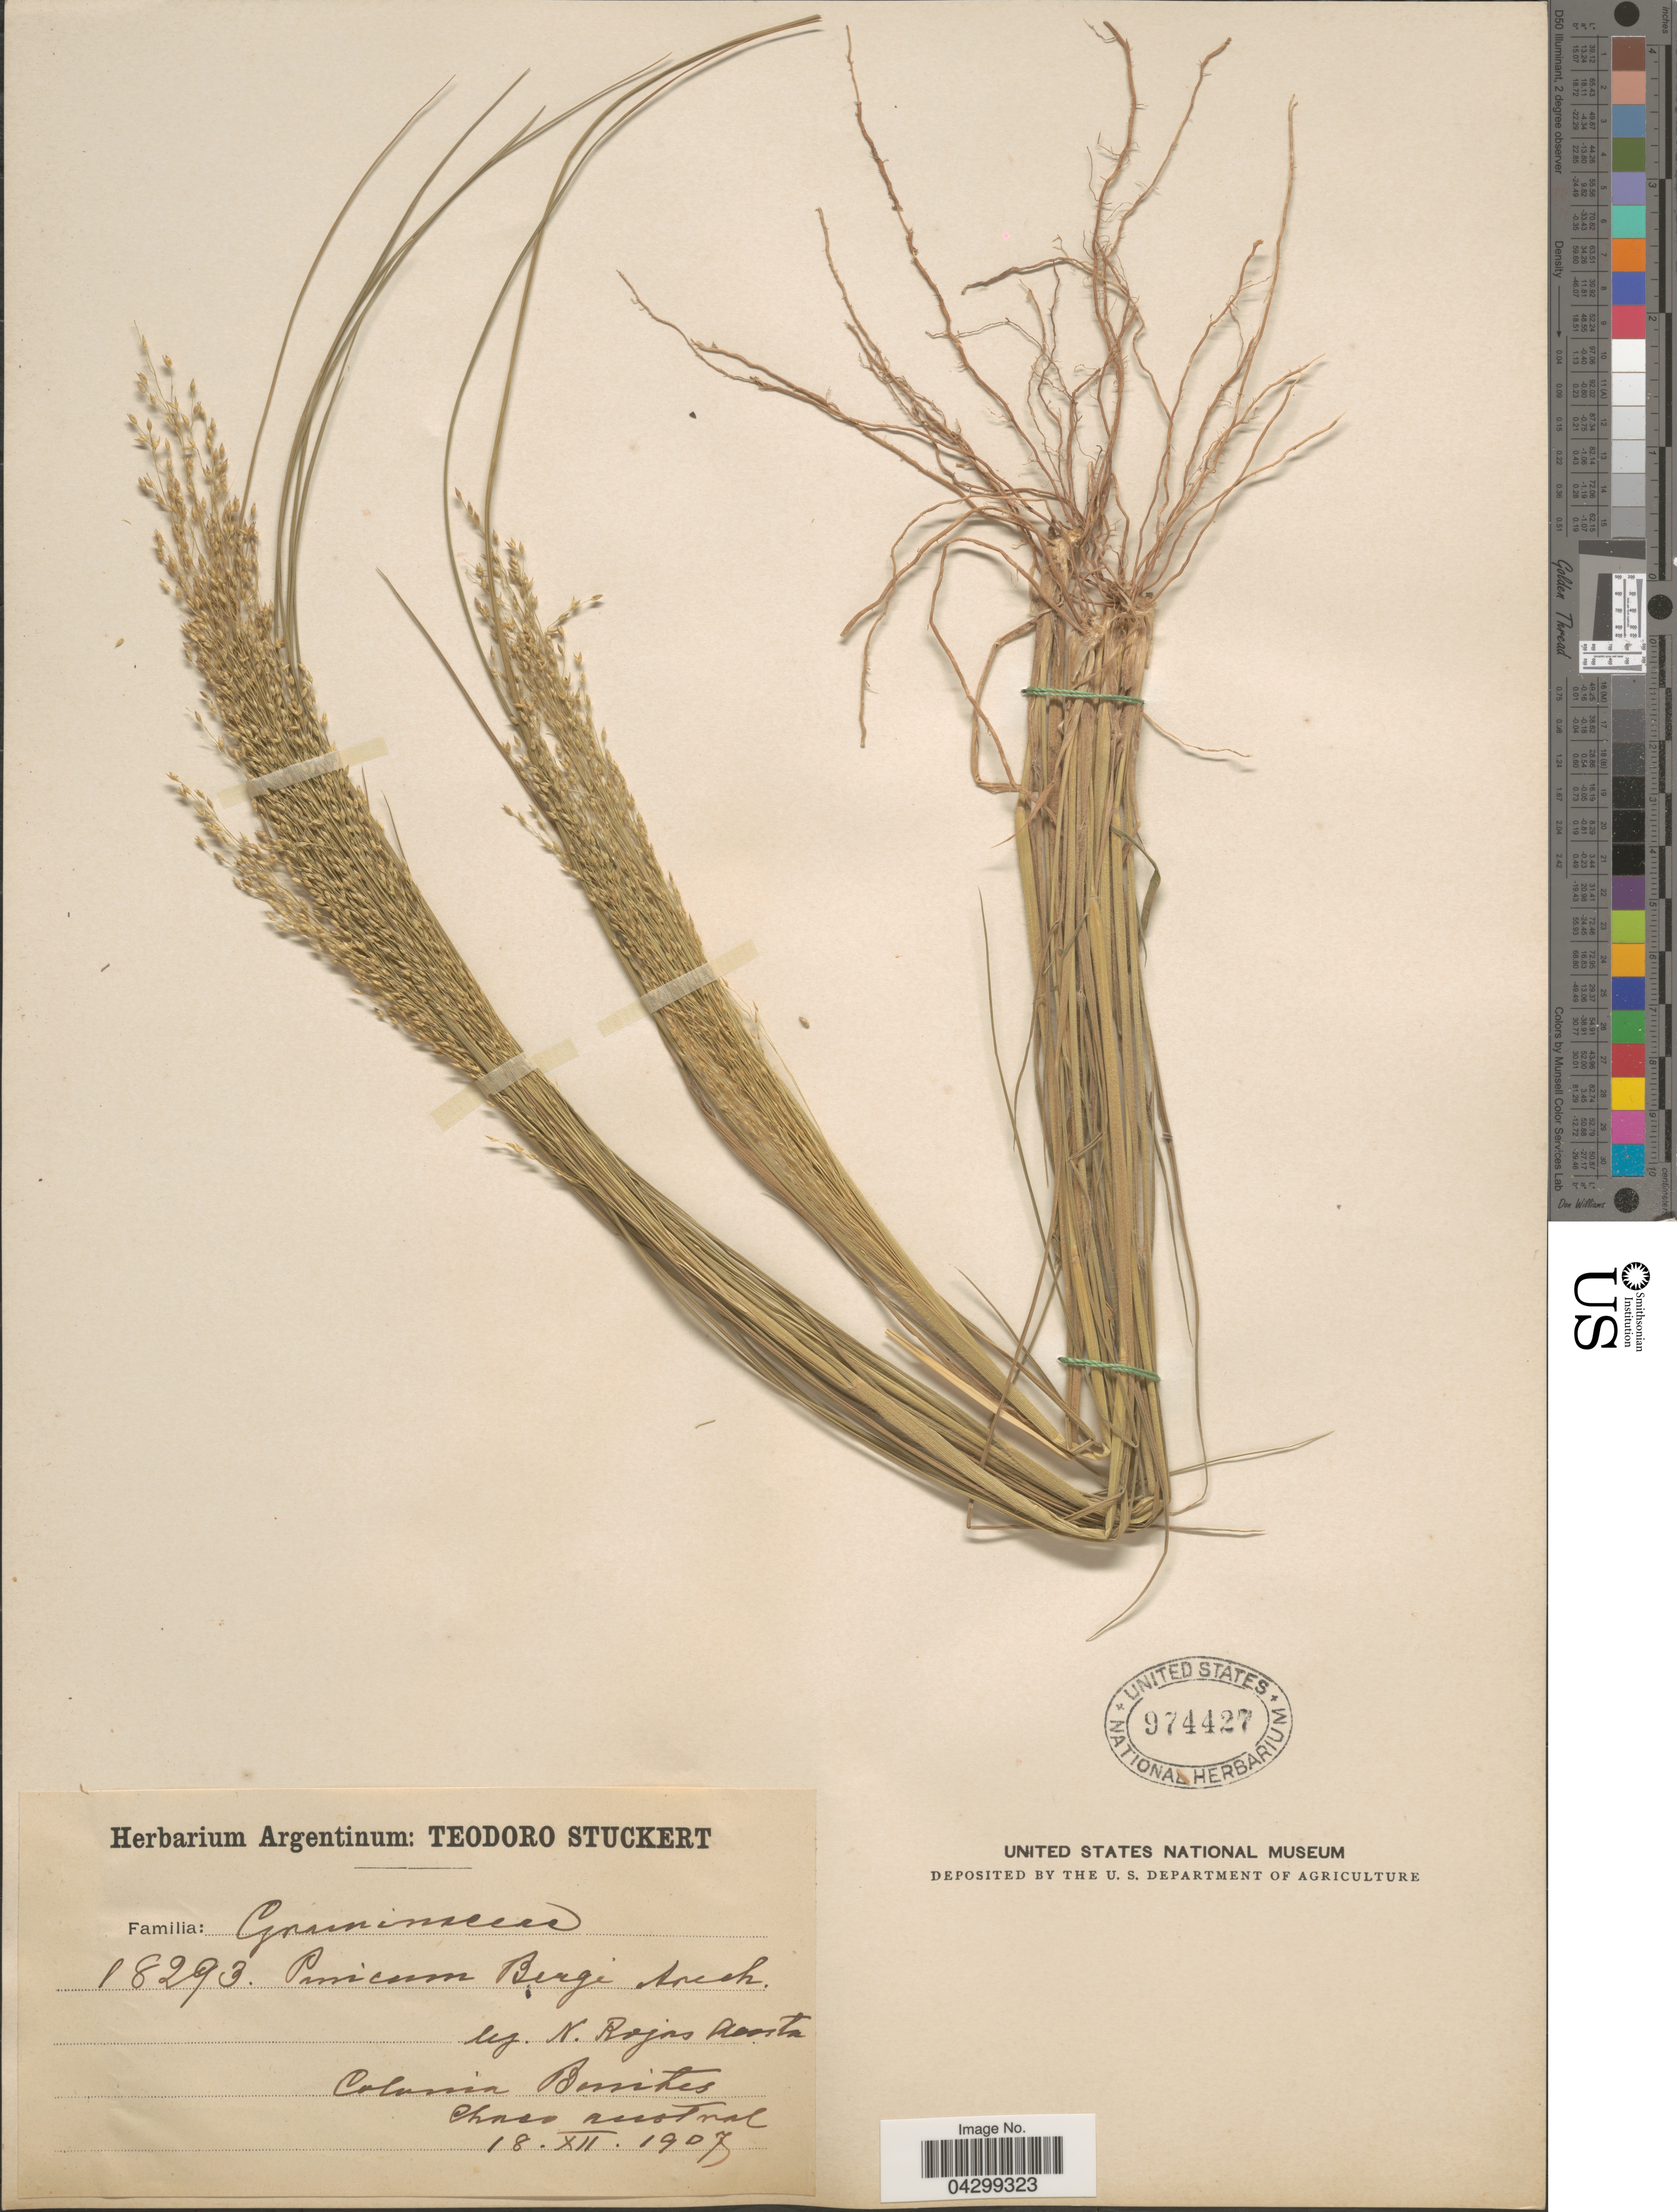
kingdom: Plantae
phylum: Tracheophyta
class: Liliopsida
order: Poales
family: Poaceae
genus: Panicum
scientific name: Panicum bergii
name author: Arechav.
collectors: N. Rojas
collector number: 18293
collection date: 1907-12-18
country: Argentina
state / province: Chaco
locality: Colonia Bonites. Chaco austral.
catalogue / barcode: US 974427